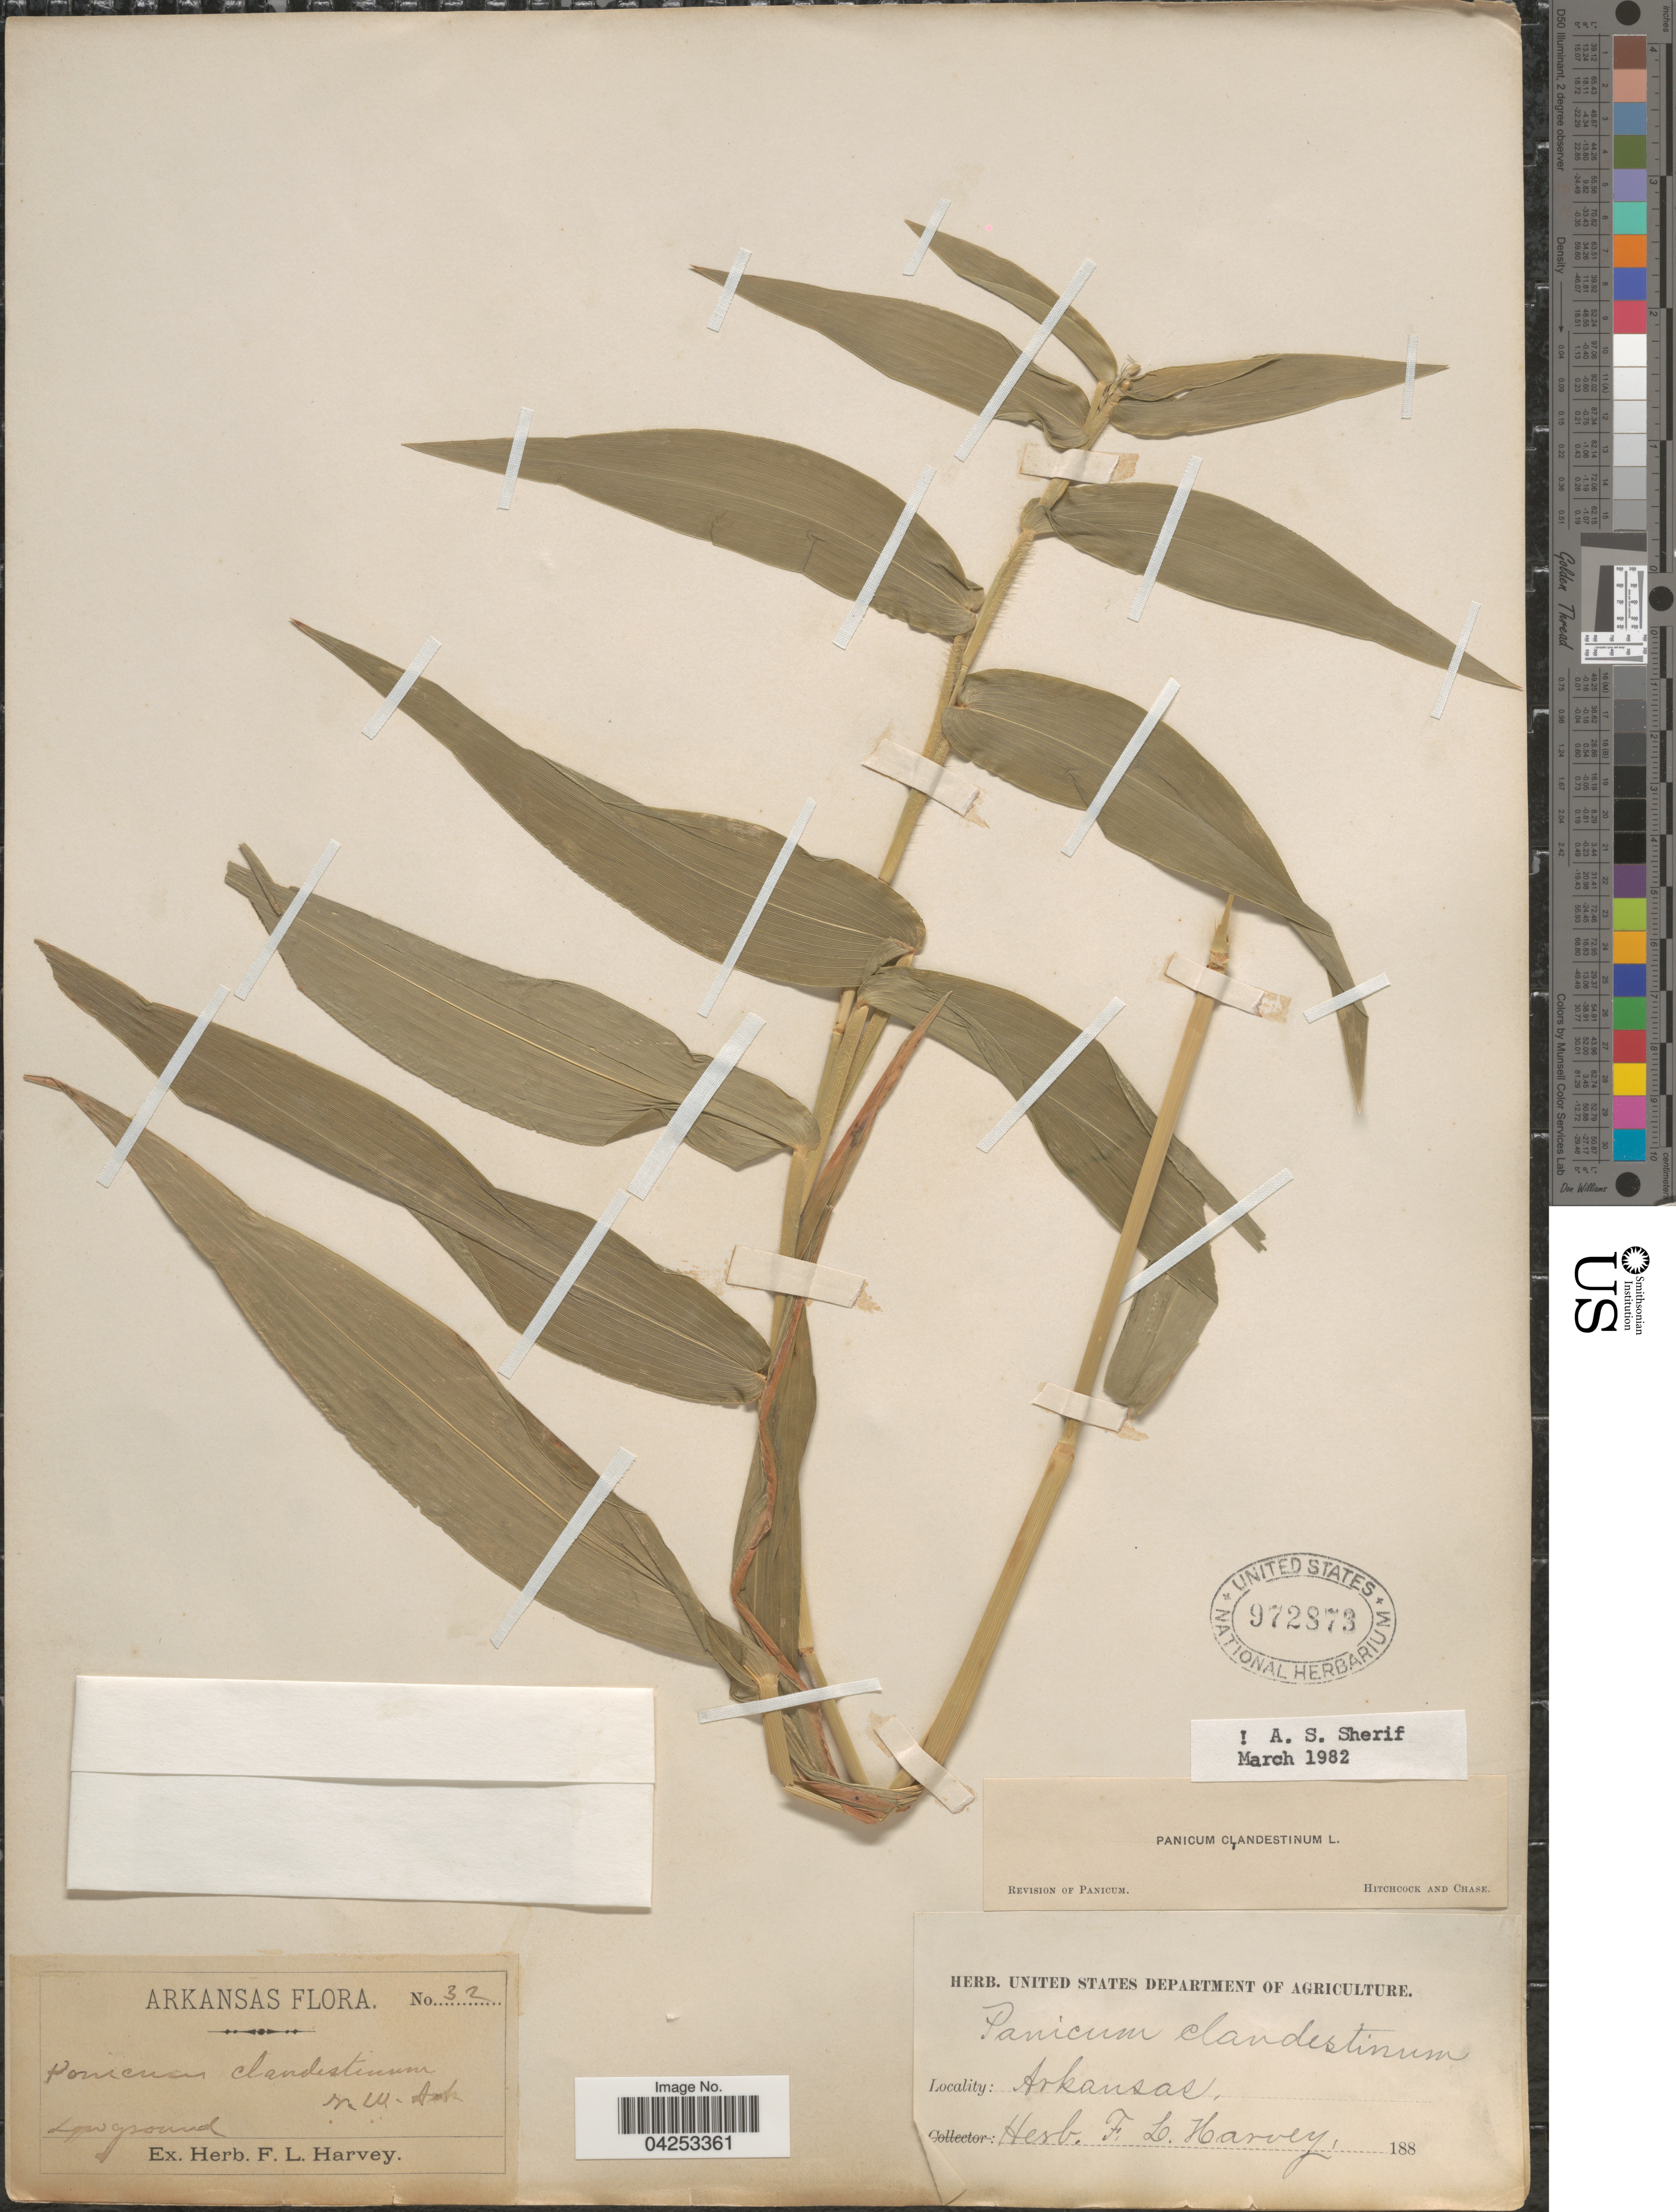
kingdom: Plantae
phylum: Tracheophyta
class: Liliopsida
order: Poales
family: Poaceae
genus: Dichanthelium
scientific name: Dichanthelium clandestinum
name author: (L.) Gould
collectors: ex herb. F. L. Harvey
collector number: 32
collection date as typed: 188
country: United States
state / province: Arkansas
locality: N. W. Ark.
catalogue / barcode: US 972873